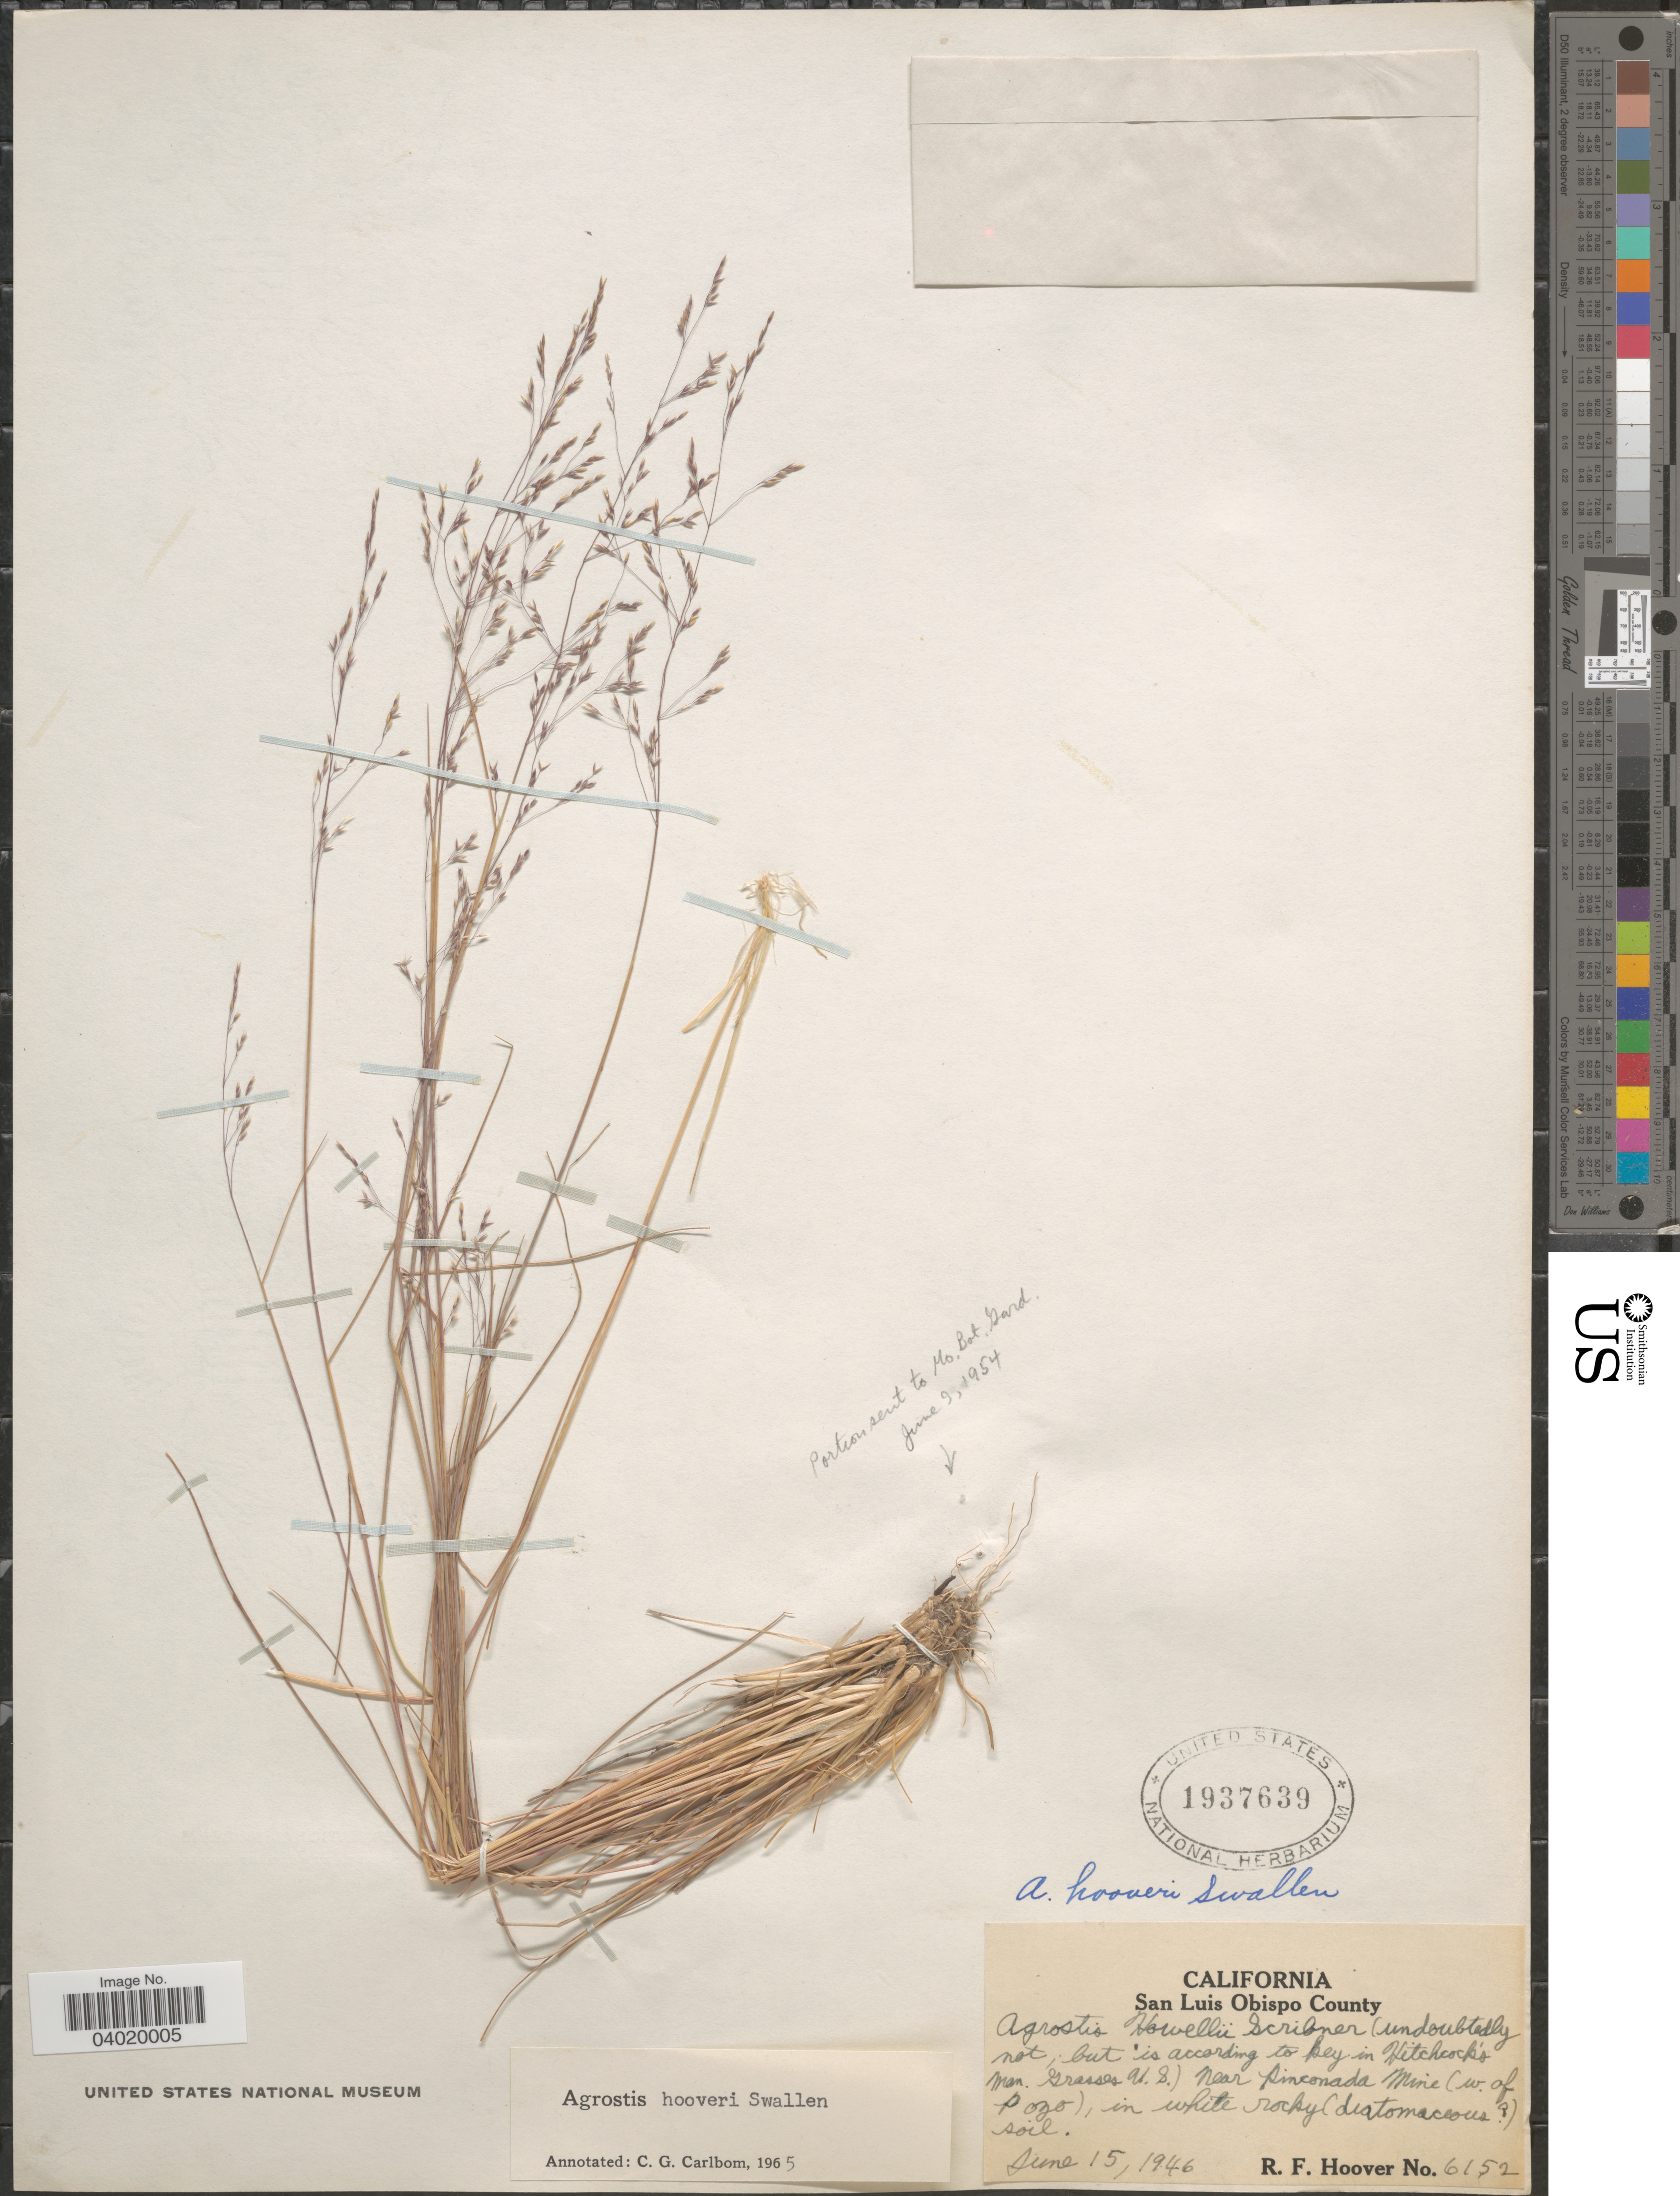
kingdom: Plantae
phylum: Tracheophyta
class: Liliopsida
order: Poales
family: Poaceae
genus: Agrostis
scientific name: Agrostis howellii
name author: Scribn.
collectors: R. F. Hoover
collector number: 6152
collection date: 1946-06-15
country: United States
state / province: California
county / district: San Luis Obispo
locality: San Luis Obispo County. Near Rinconada Mine (w. of Pozo).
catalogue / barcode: US 1937639